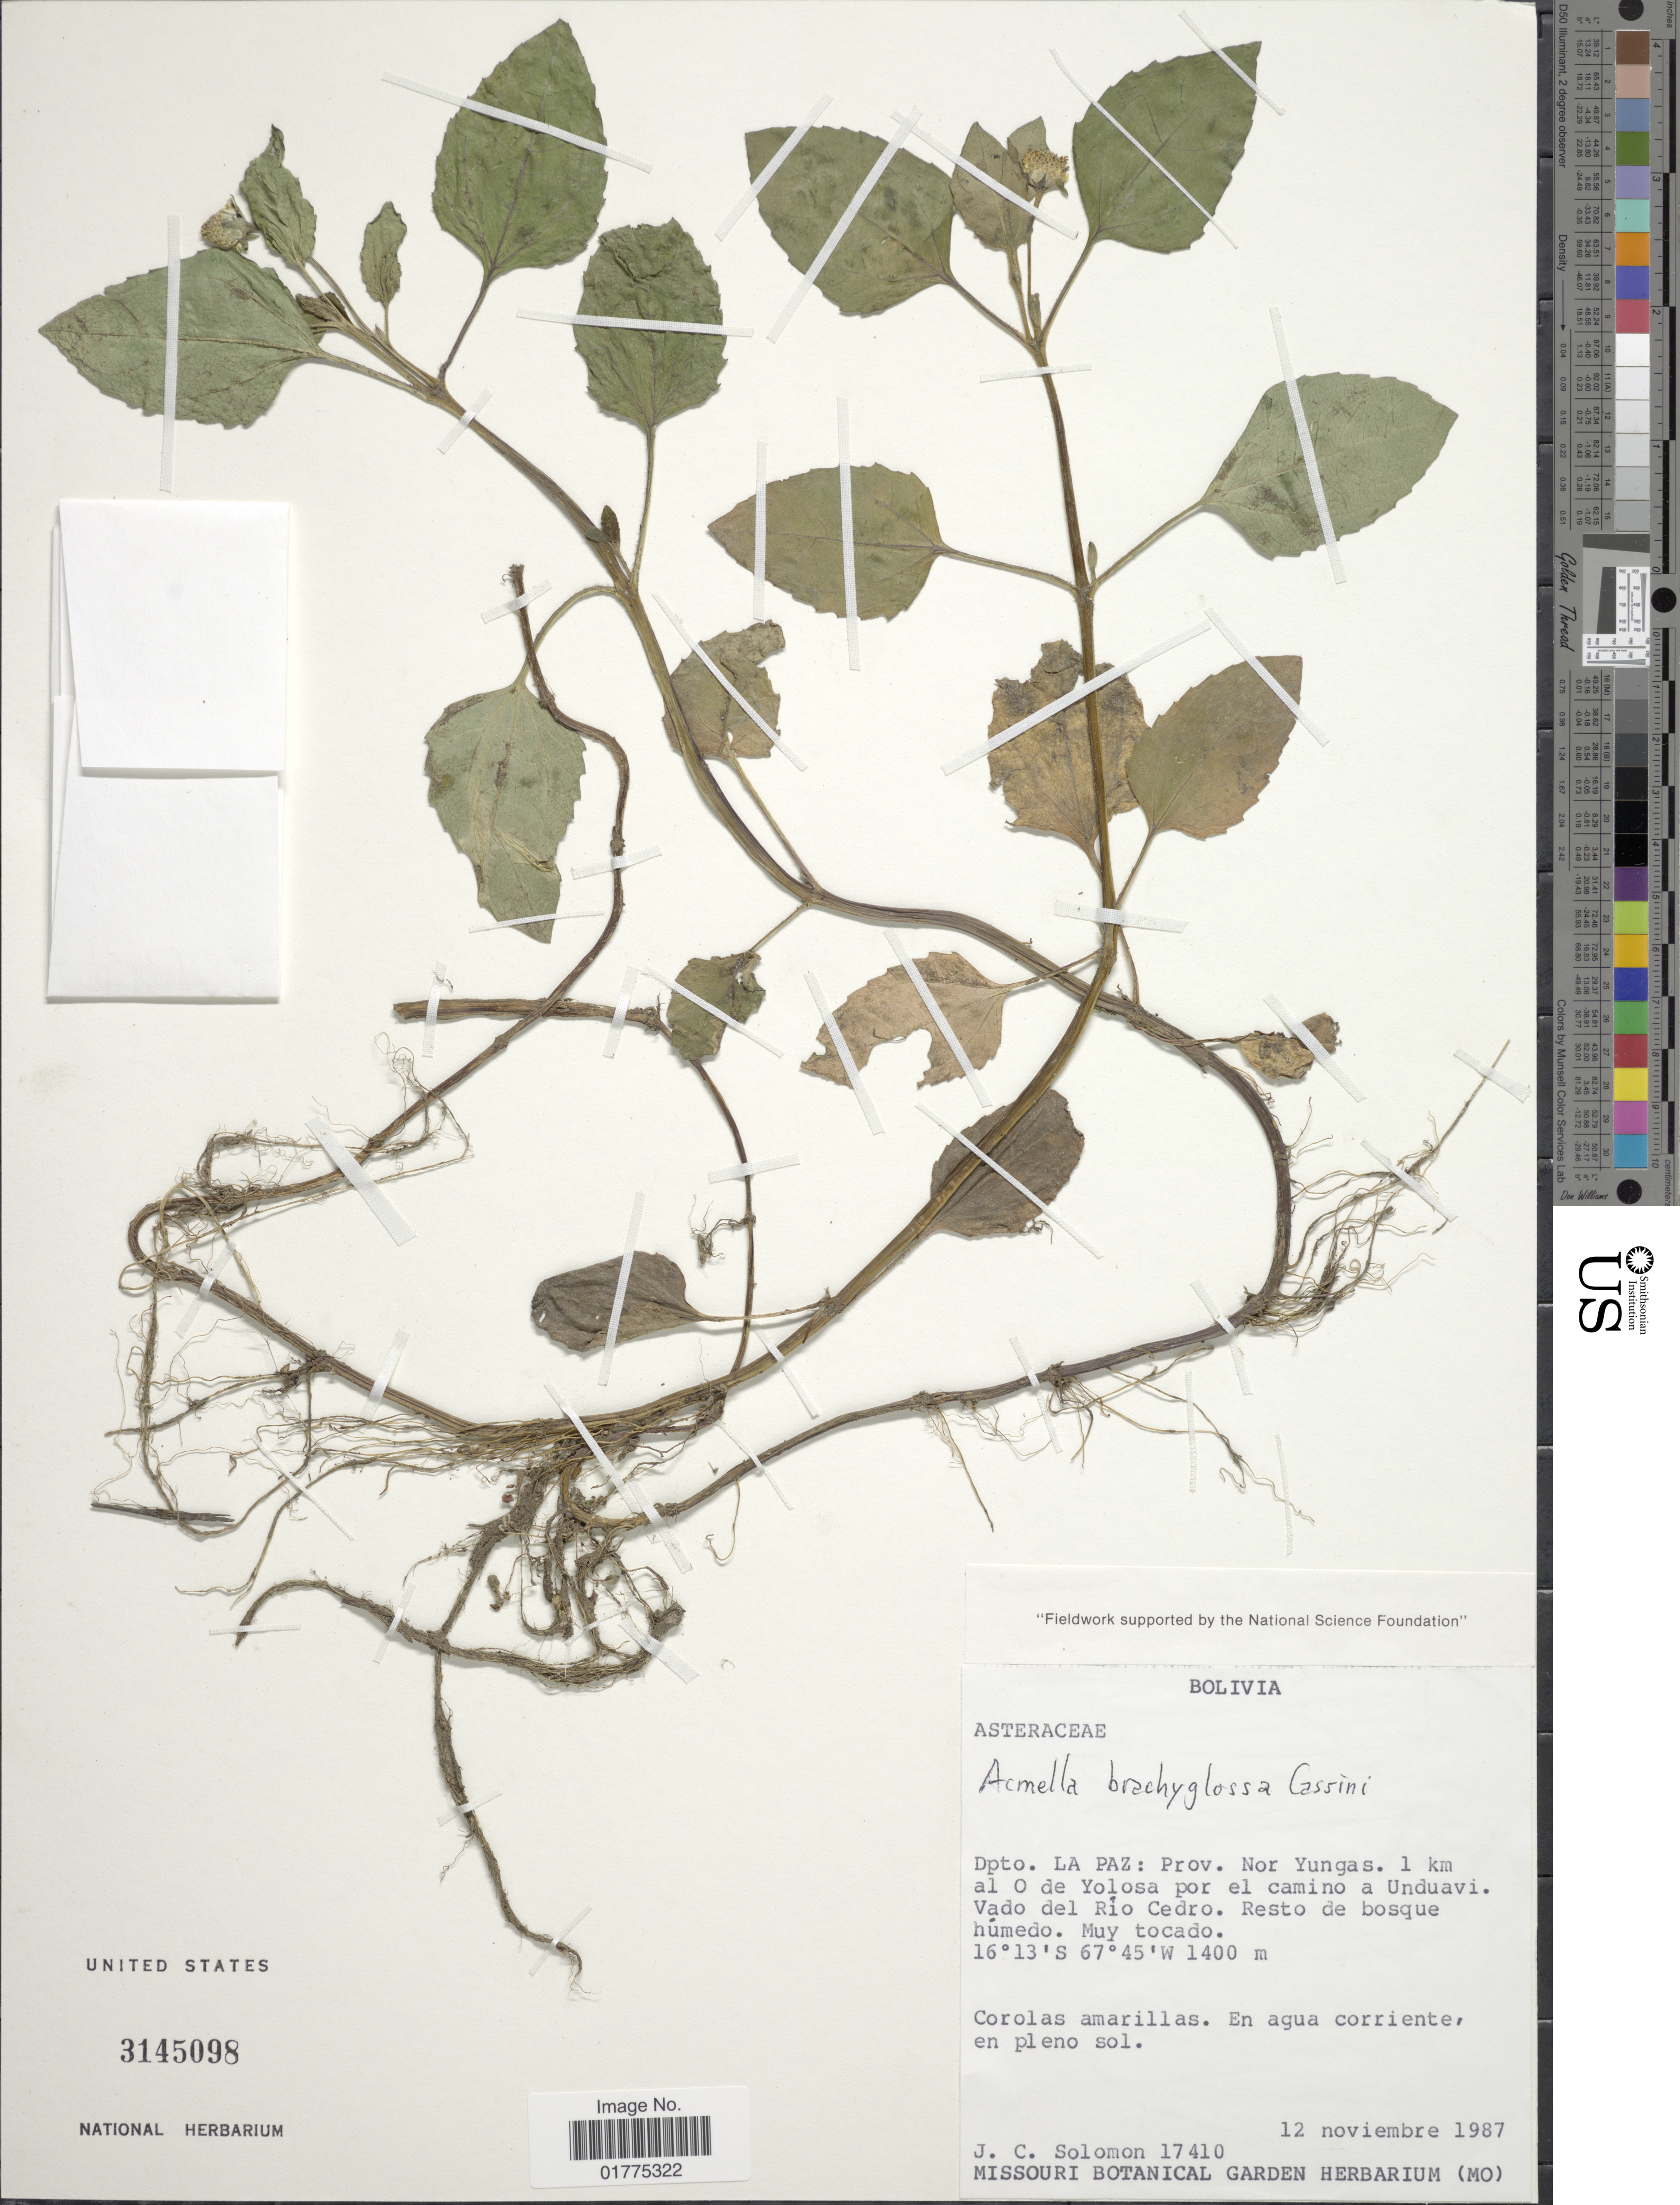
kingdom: Plantae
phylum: Tracheophyta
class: Magnoliopsida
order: Asterales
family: Asteraceae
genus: Acmella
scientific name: Acmella brachyglossa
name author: Cass.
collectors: J. C. Solomon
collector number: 17410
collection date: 1987-11-12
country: Bolivia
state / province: La Paz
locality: Dpto. La Paz: Prov. Nor Yungas 1 km al O de Yolosa por el camino a Unduavi, Vado del Rio Cedro, Resto de bosque humedo, Muy tocado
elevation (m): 1400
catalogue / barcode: US 3145098